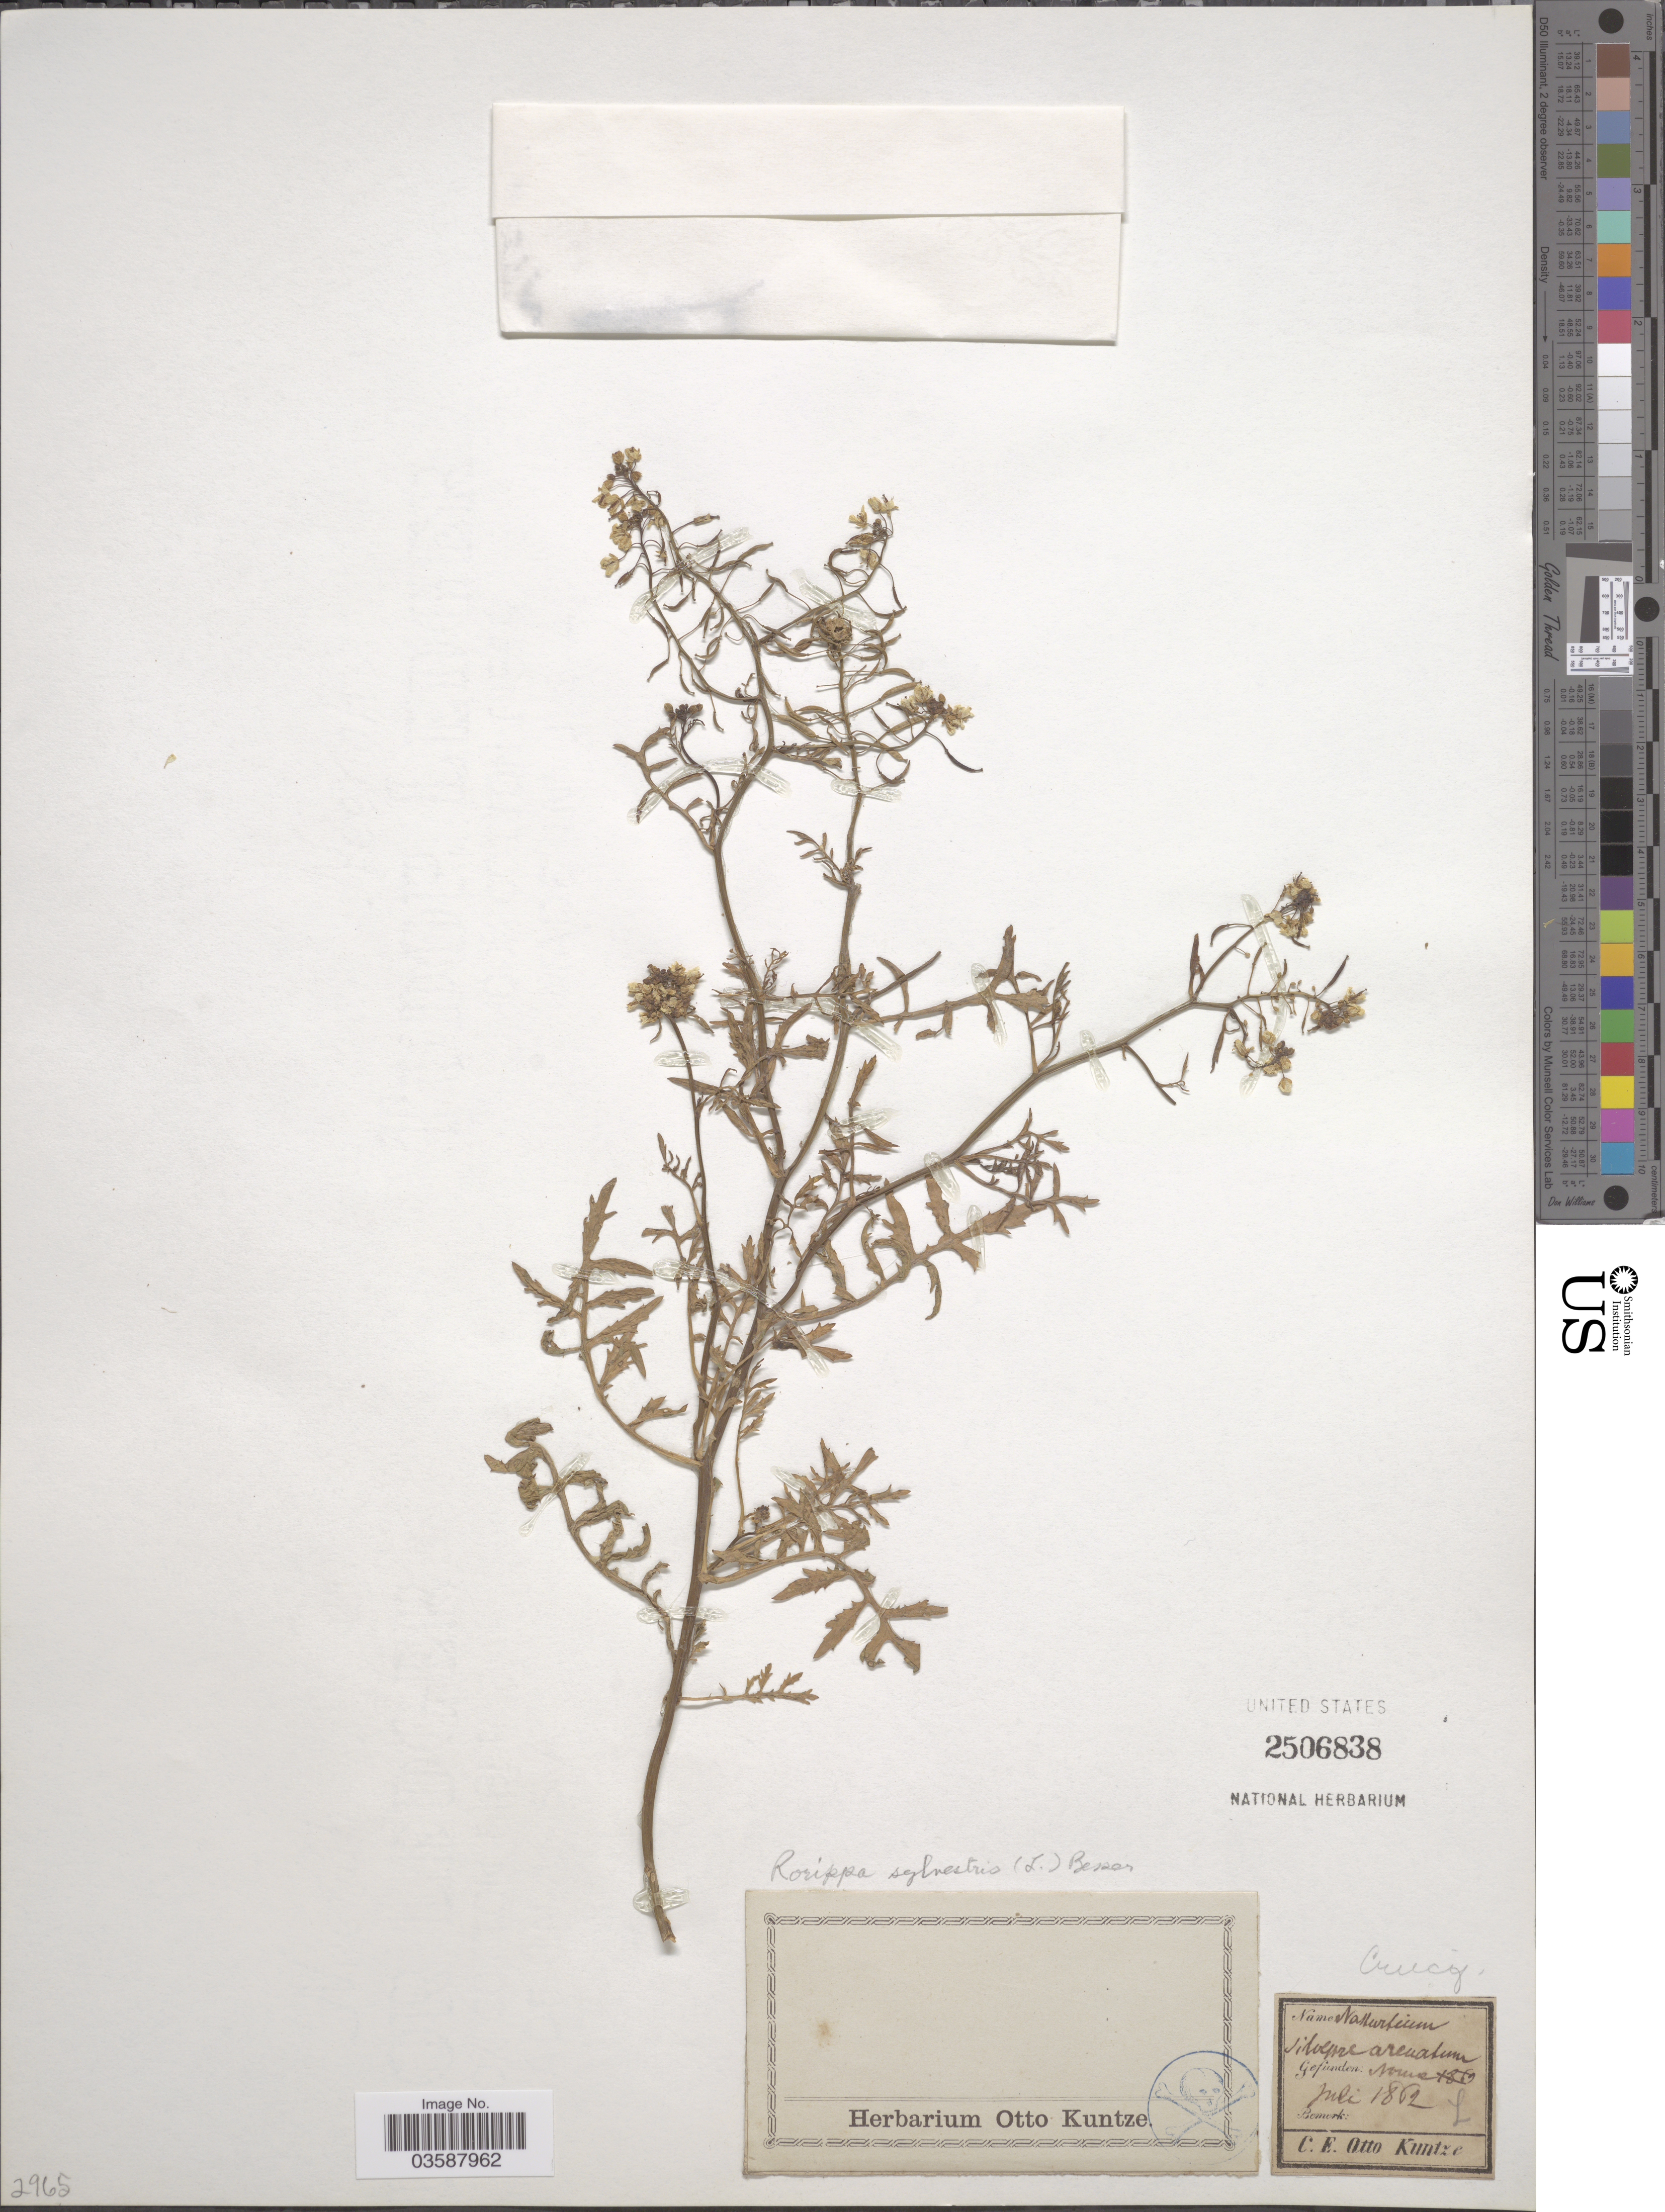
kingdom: Plantae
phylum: Tracheophyta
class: Magnoliopsida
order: Brassicales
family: Brassicaceae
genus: Rorippa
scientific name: Rorippa sylvestris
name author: (L.) Besser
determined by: Strong, M. T., (US), Smithsonian Institution - National Museum of Natural History (UNITED STATES)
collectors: C.E.O. Kuntze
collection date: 1862-07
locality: Noma [interpreted].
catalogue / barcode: US 2506838